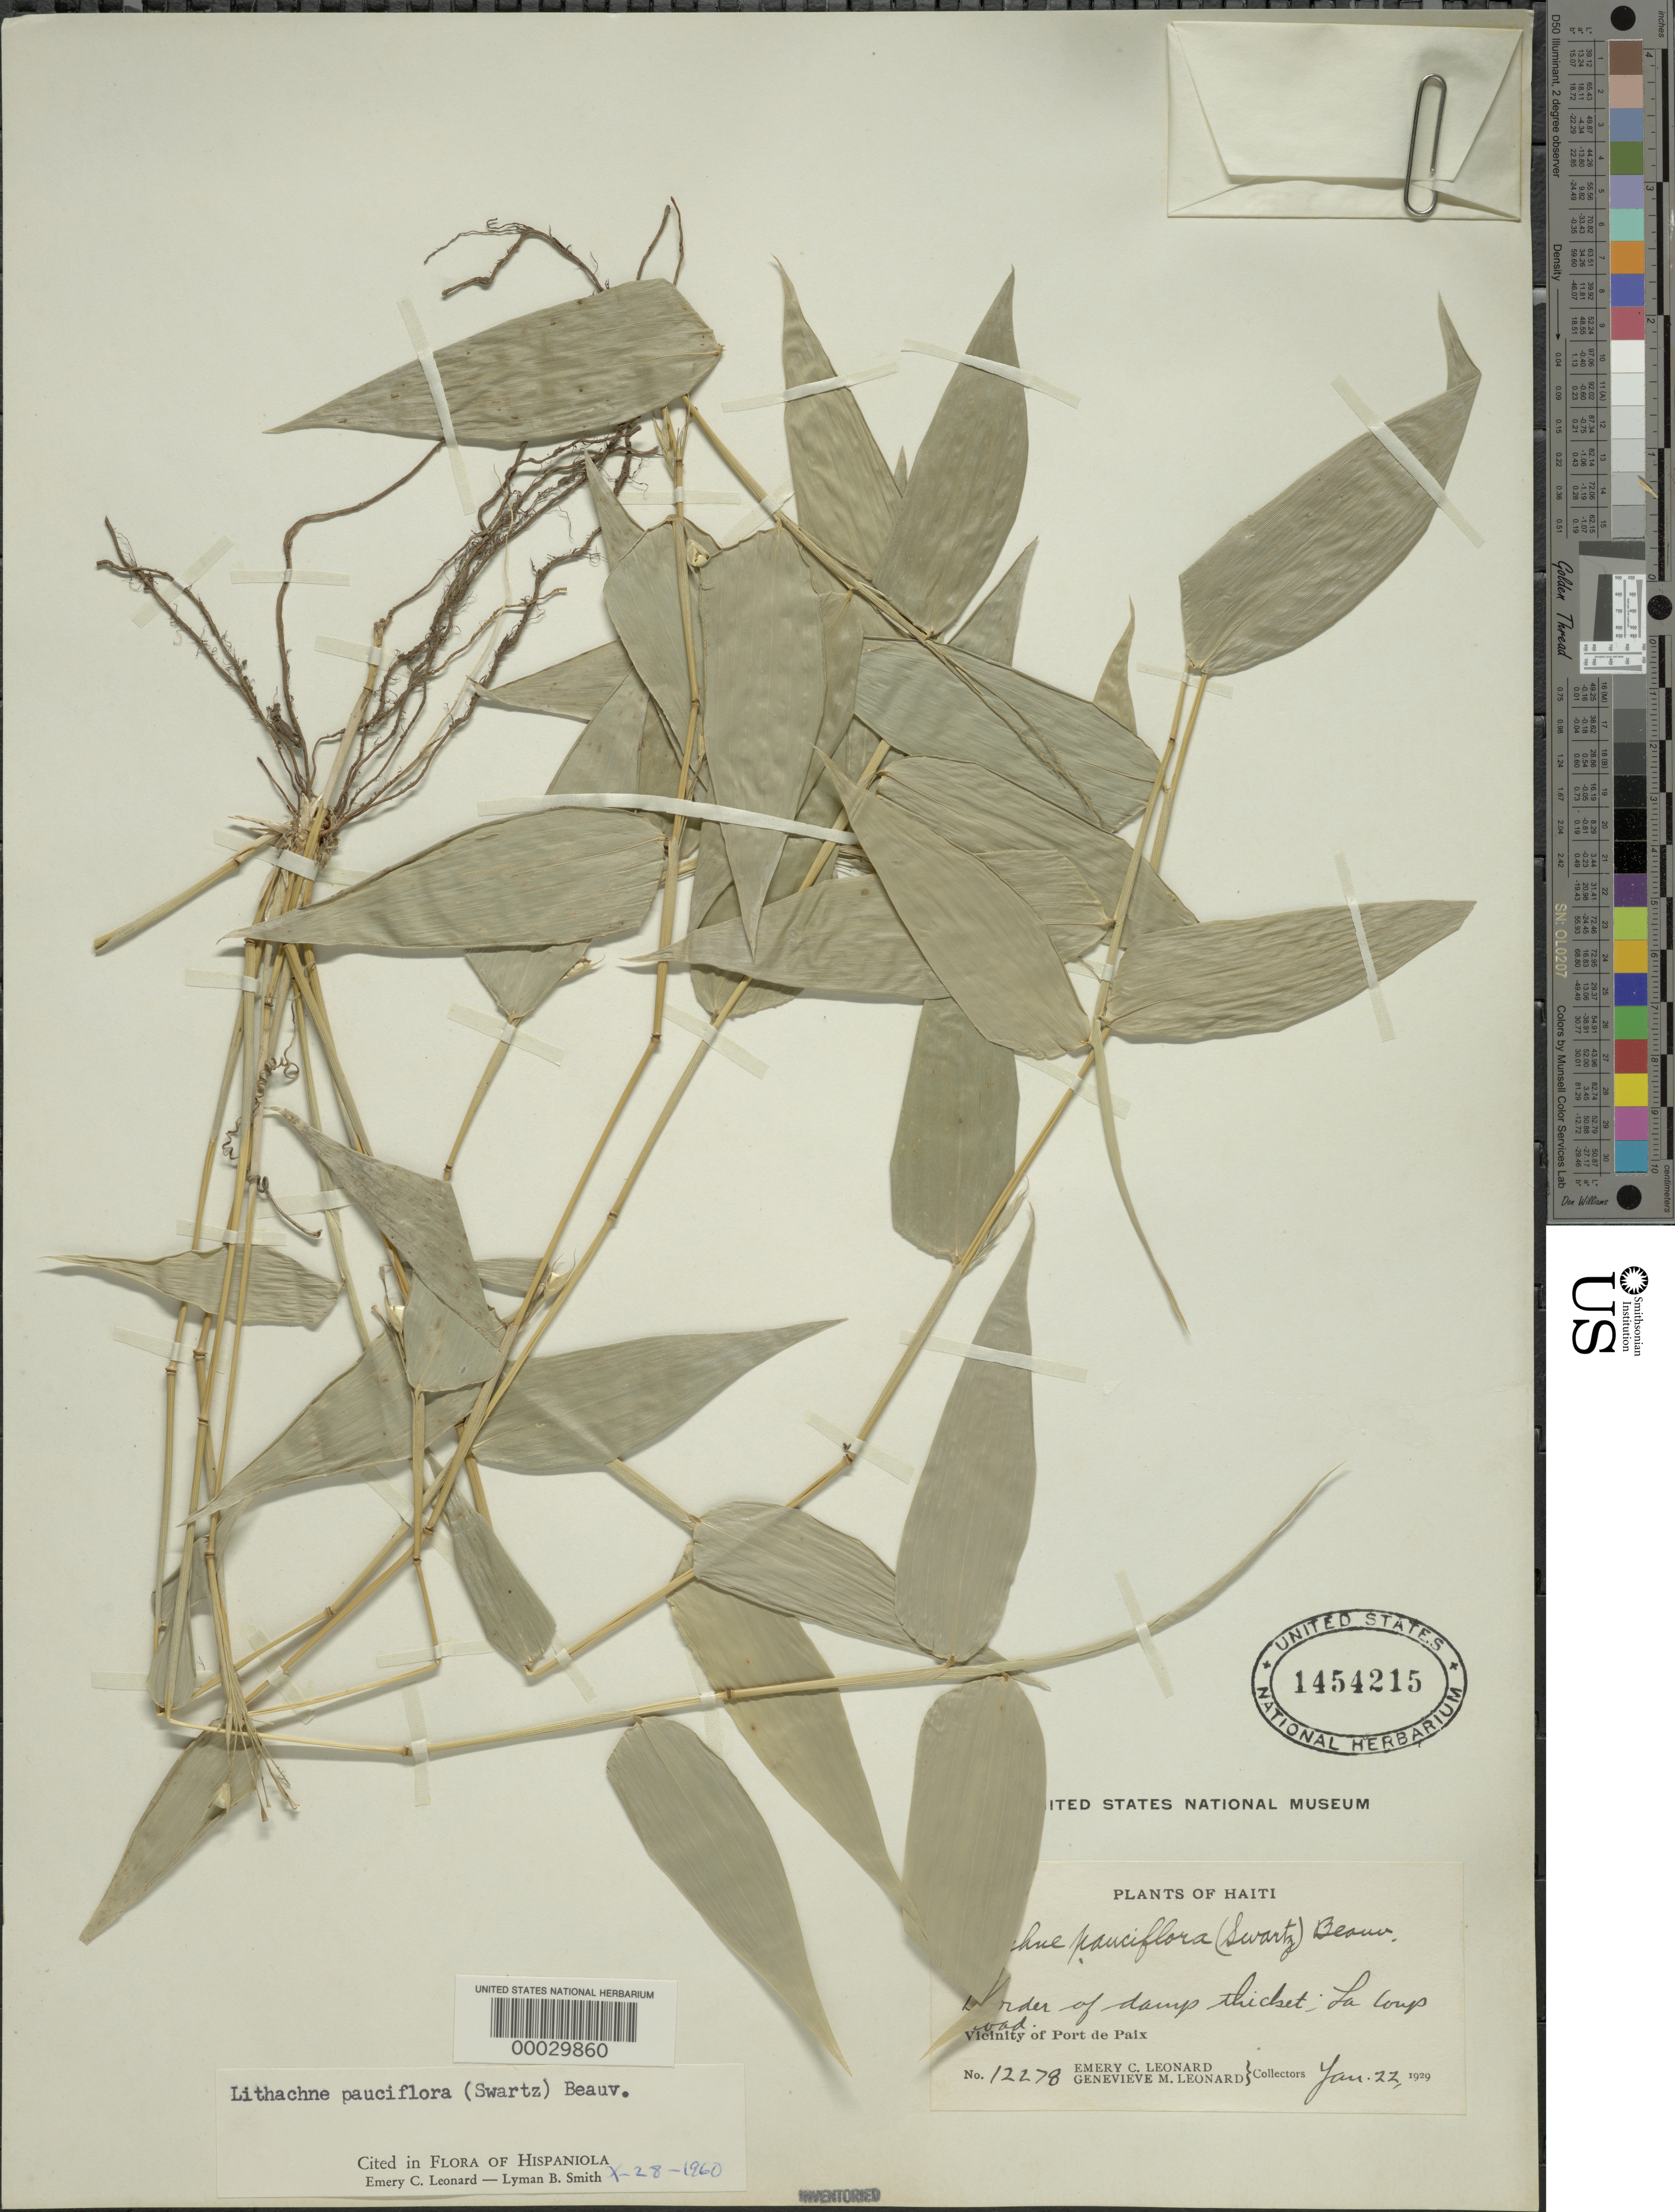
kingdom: Plantae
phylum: Tracheophyta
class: Liliopsida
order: Poales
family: Poaceae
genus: Lithachne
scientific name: Lithachne pauciflora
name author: (Sw.) P. Beauv.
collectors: E. C. Leonard & G. M. Leonard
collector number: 12278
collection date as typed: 22 Jan 1929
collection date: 1929-01-22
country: Haiti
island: Hispaniola Island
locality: Port de Paix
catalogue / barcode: US 1454215